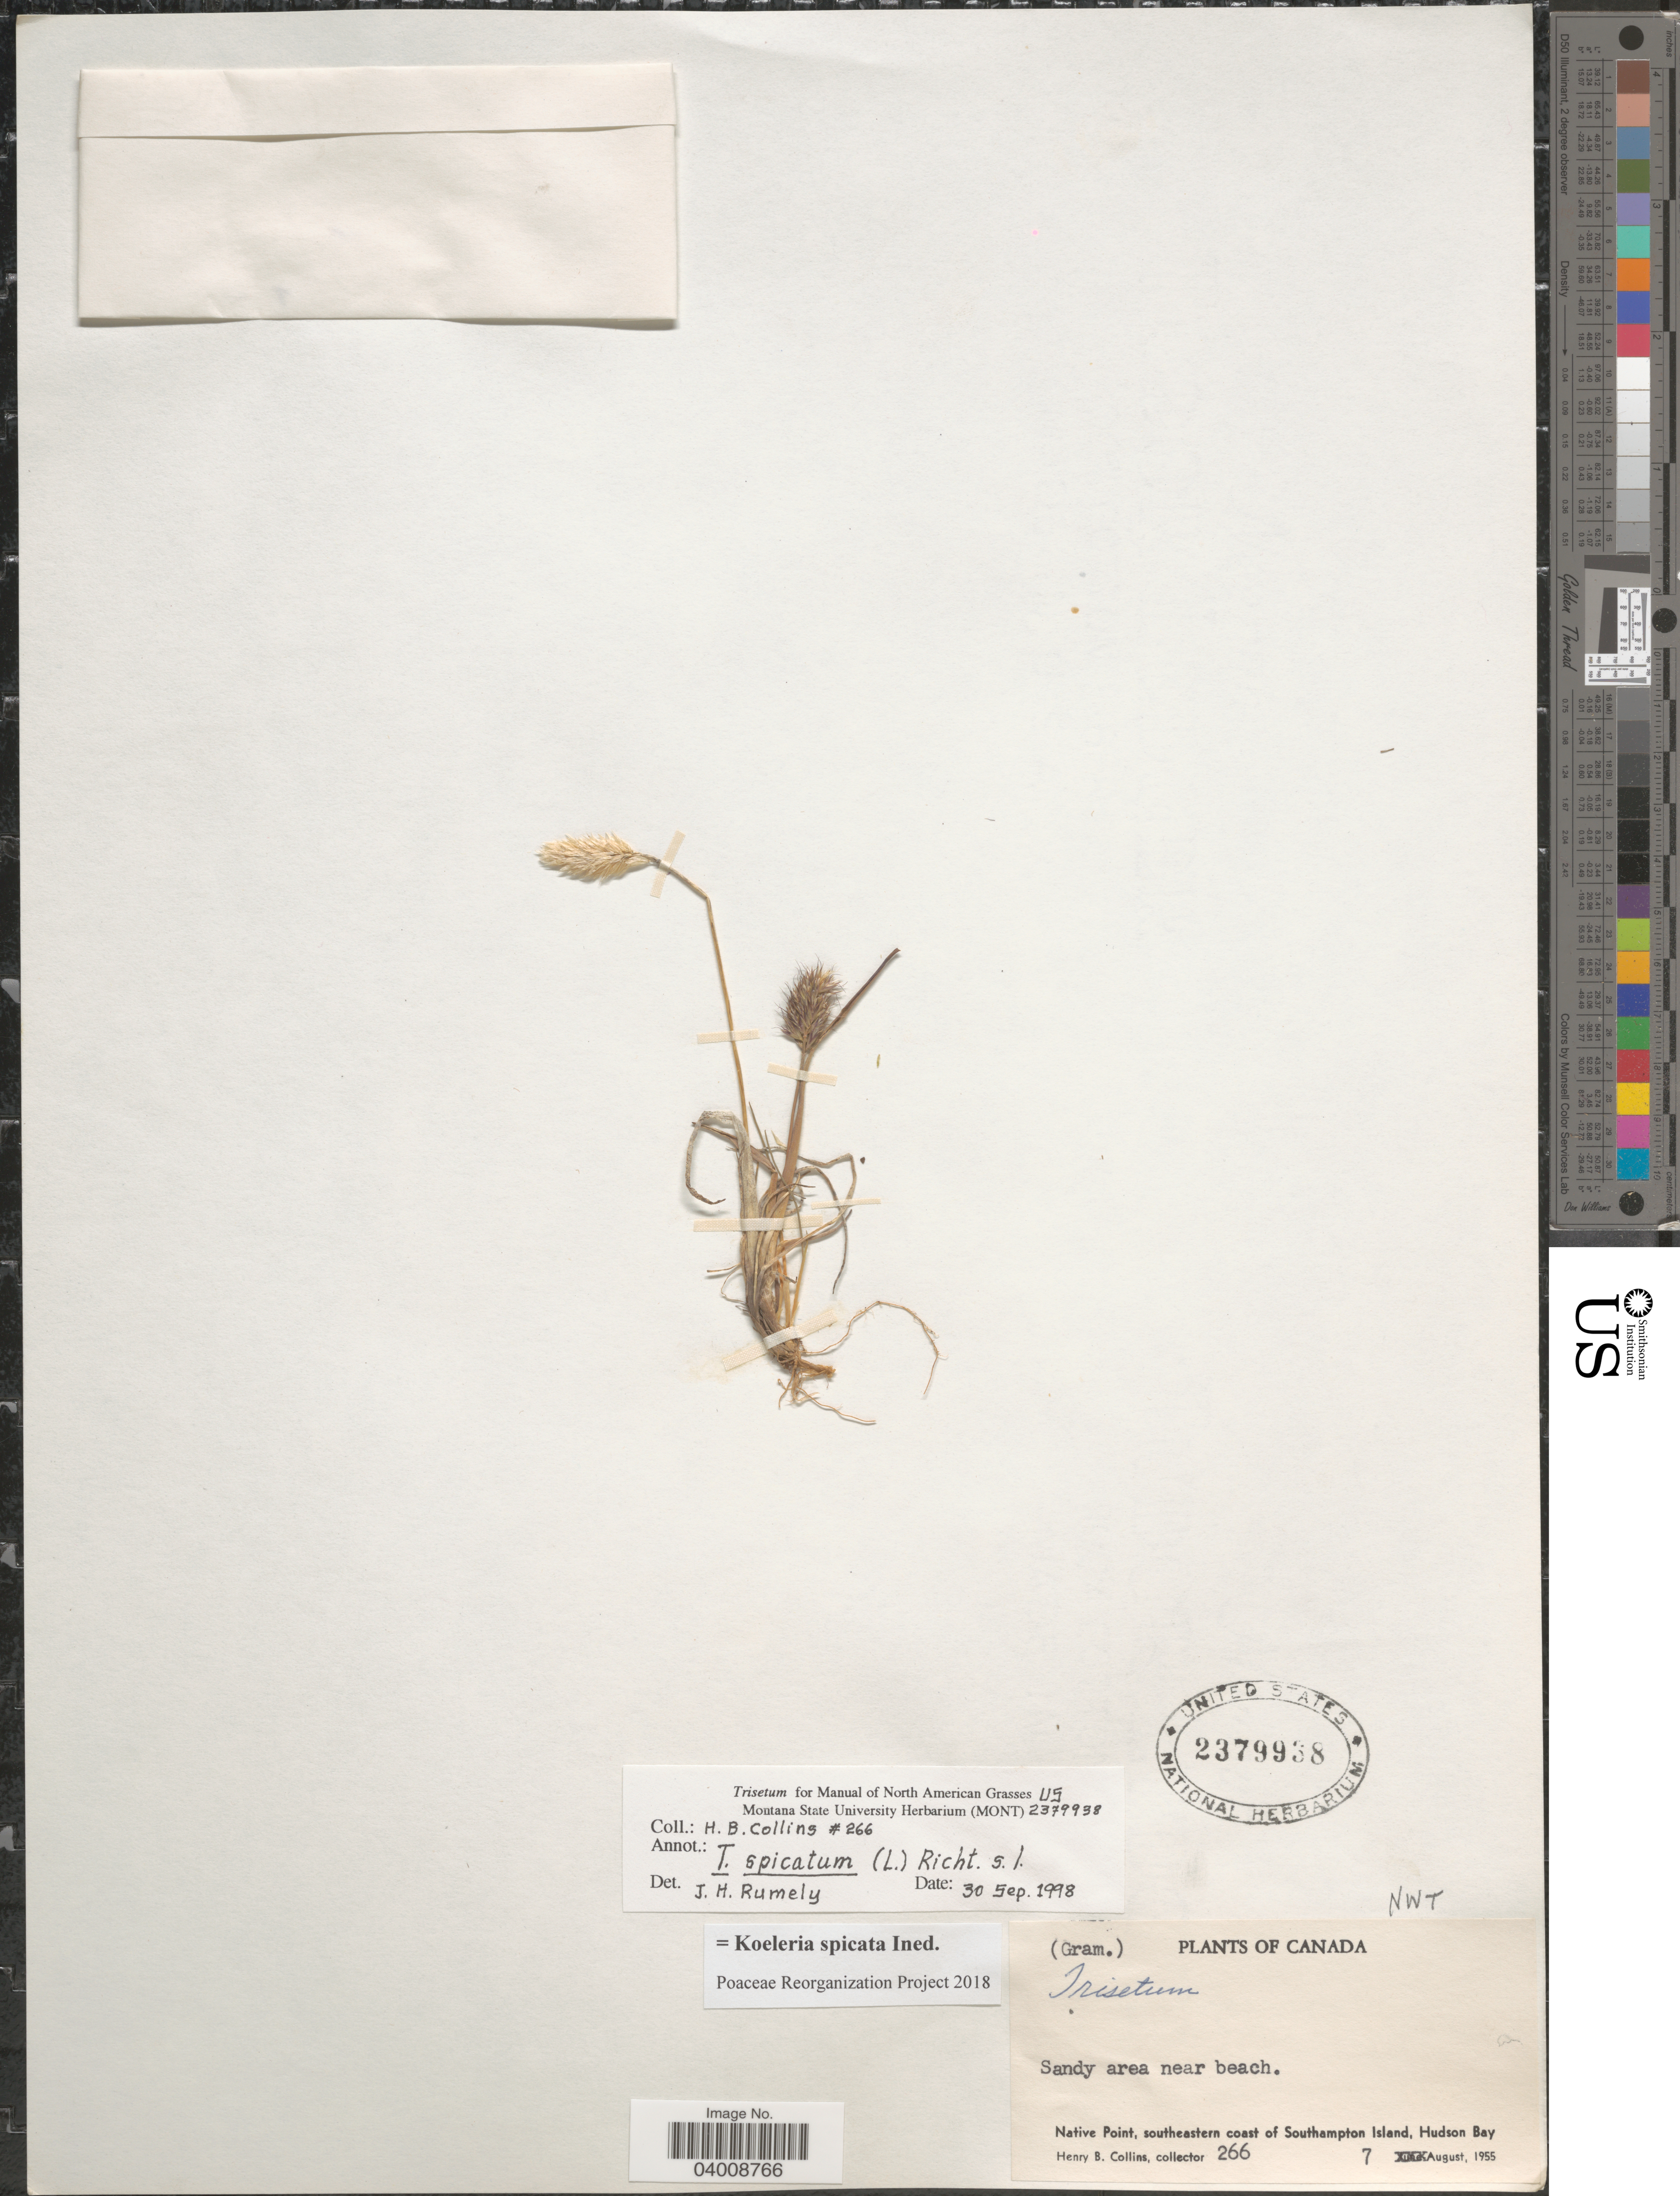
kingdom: Plantae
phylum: Tracheophyta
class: Liliopsida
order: Poales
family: Poaceae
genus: Koeleria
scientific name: Koeleria spicata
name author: (L.) Barberá et al.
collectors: H. Collins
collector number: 266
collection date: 1955-08-07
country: Canada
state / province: Nunavut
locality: Near beach. Native Point, southeastern coast of Southampton Island, Hudson Bay.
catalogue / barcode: US 2379938